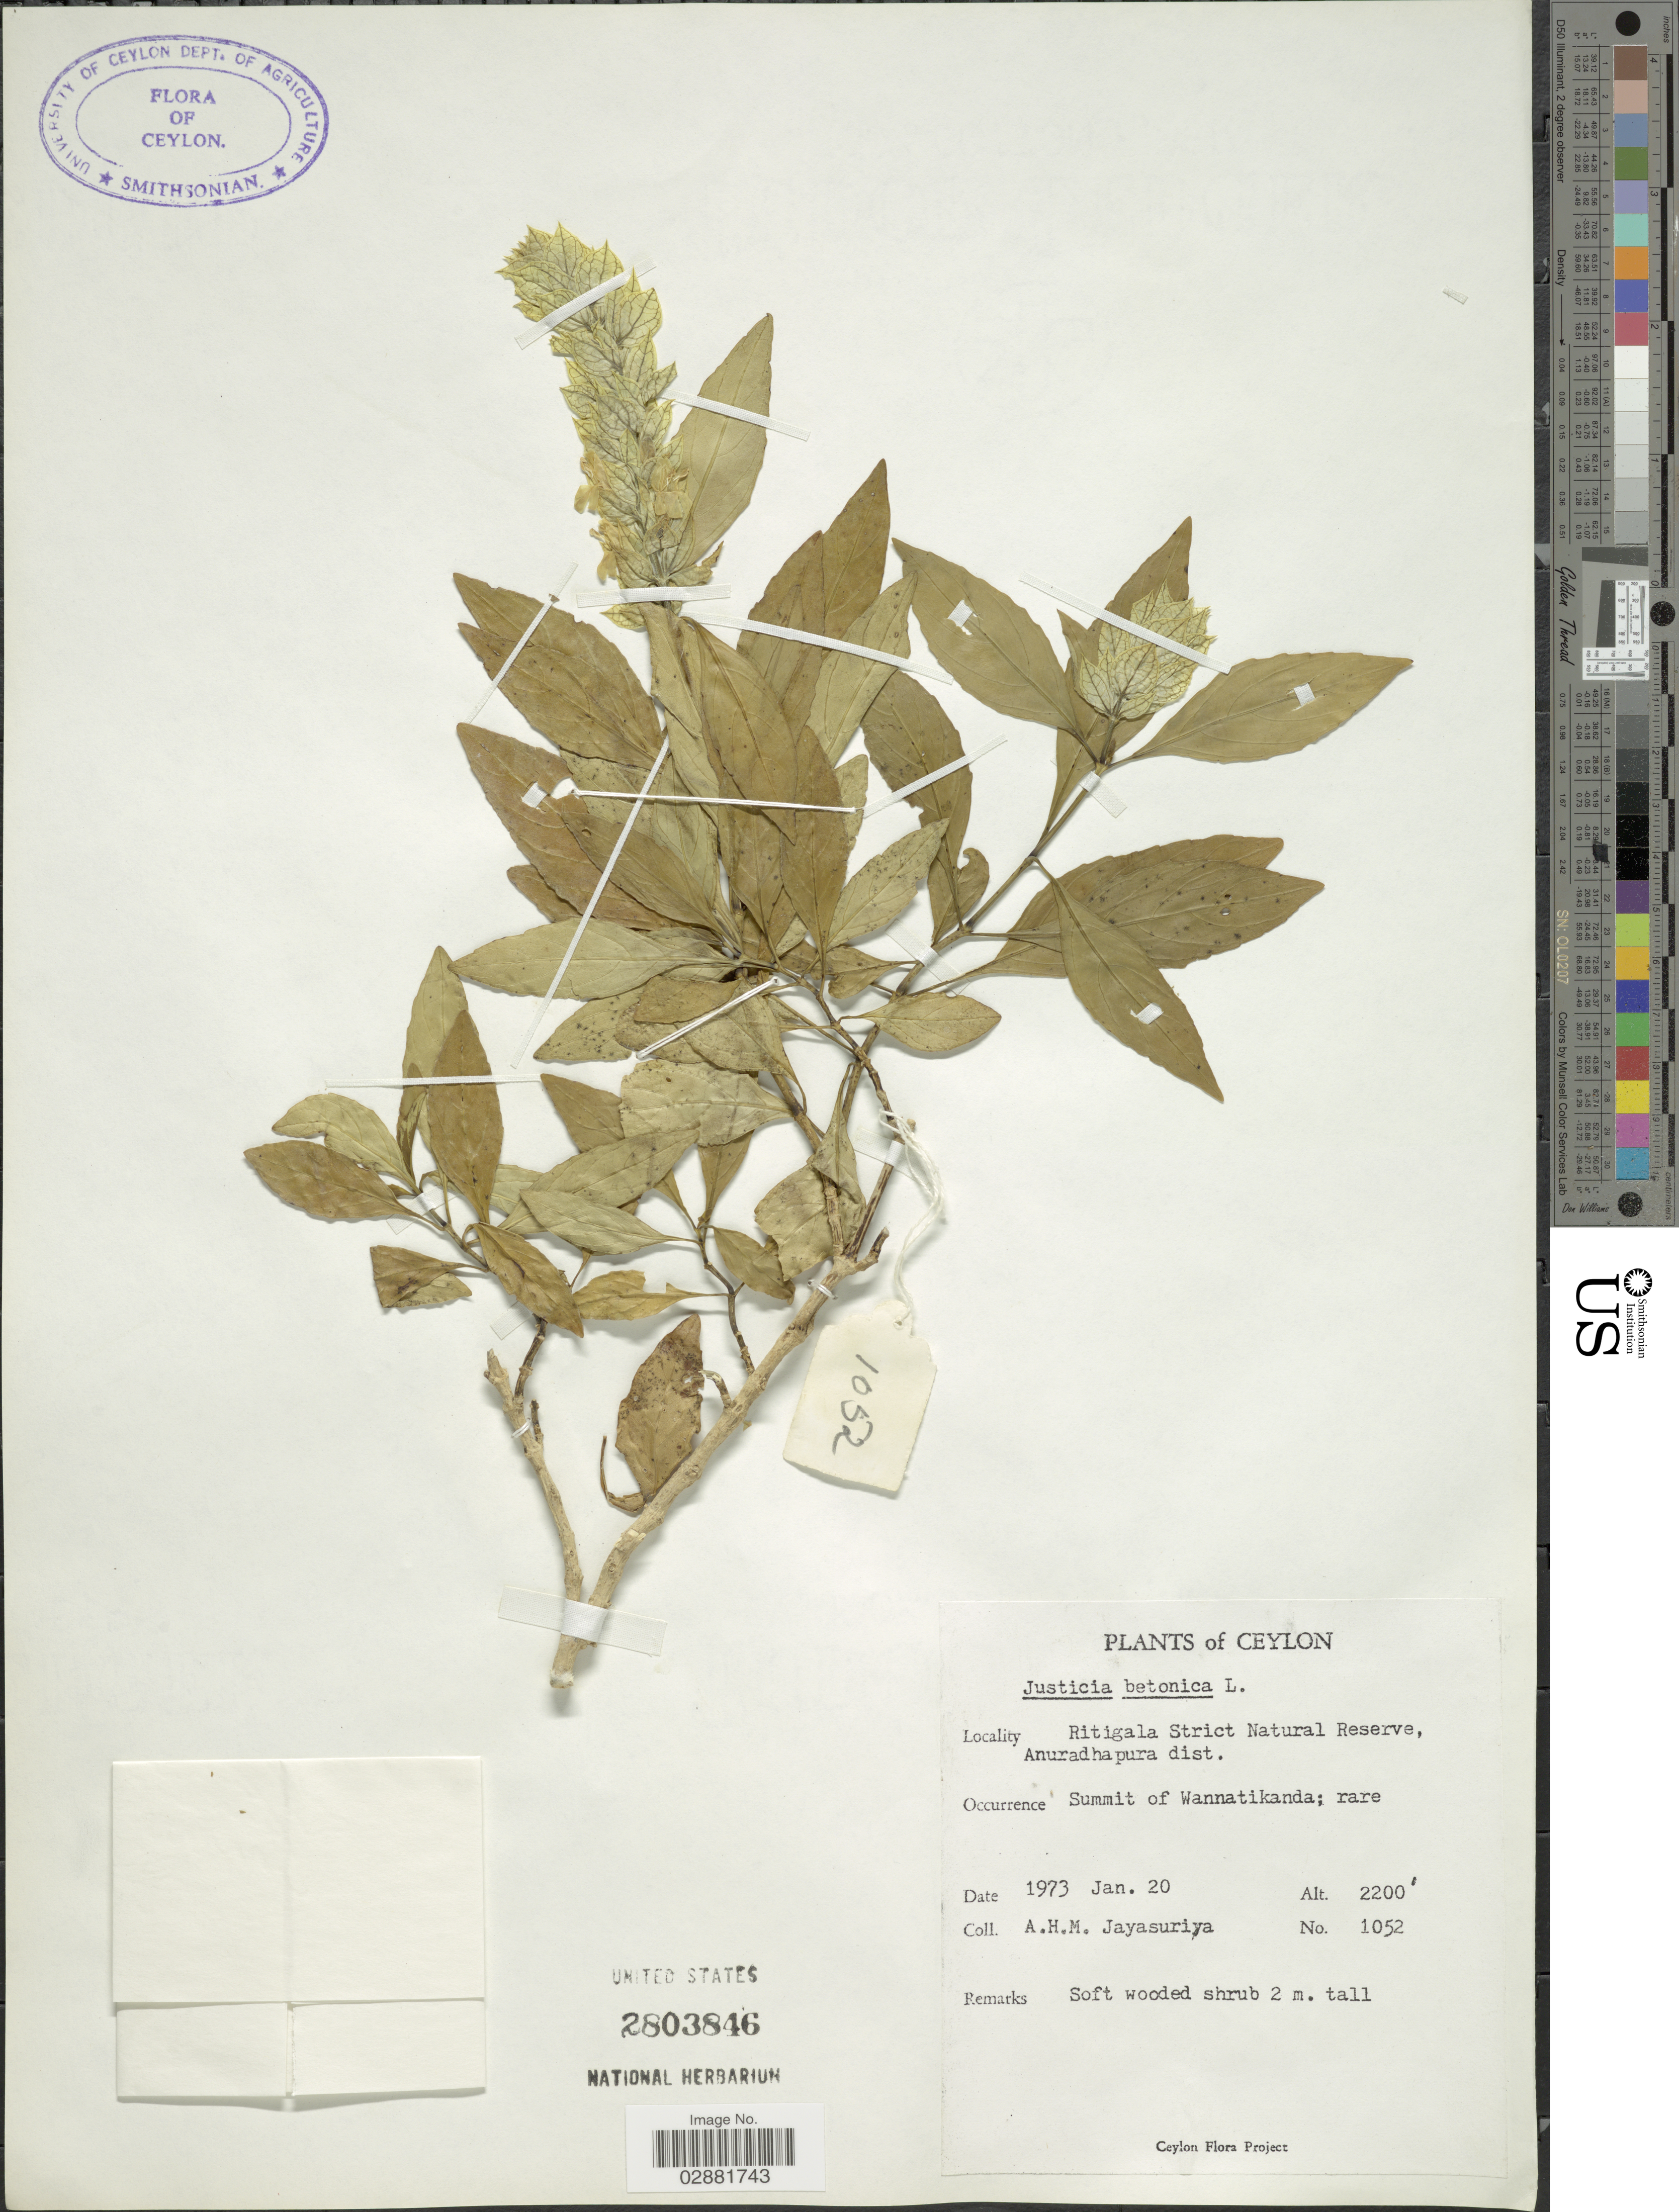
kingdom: Plantae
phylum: Tracheophyta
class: Magnoliopsida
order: Lamiales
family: Acanthaceae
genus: Justicia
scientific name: Justicia betonica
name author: L.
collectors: A. H. Jayasuriya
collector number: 1052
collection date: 1973-01-20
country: Sri Lanka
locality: Ceylon, Ritigala Strict Natural Reserve, Anuradhapura dist, Summit of Wannatikanda.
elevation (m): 671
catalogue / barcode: US 2803846